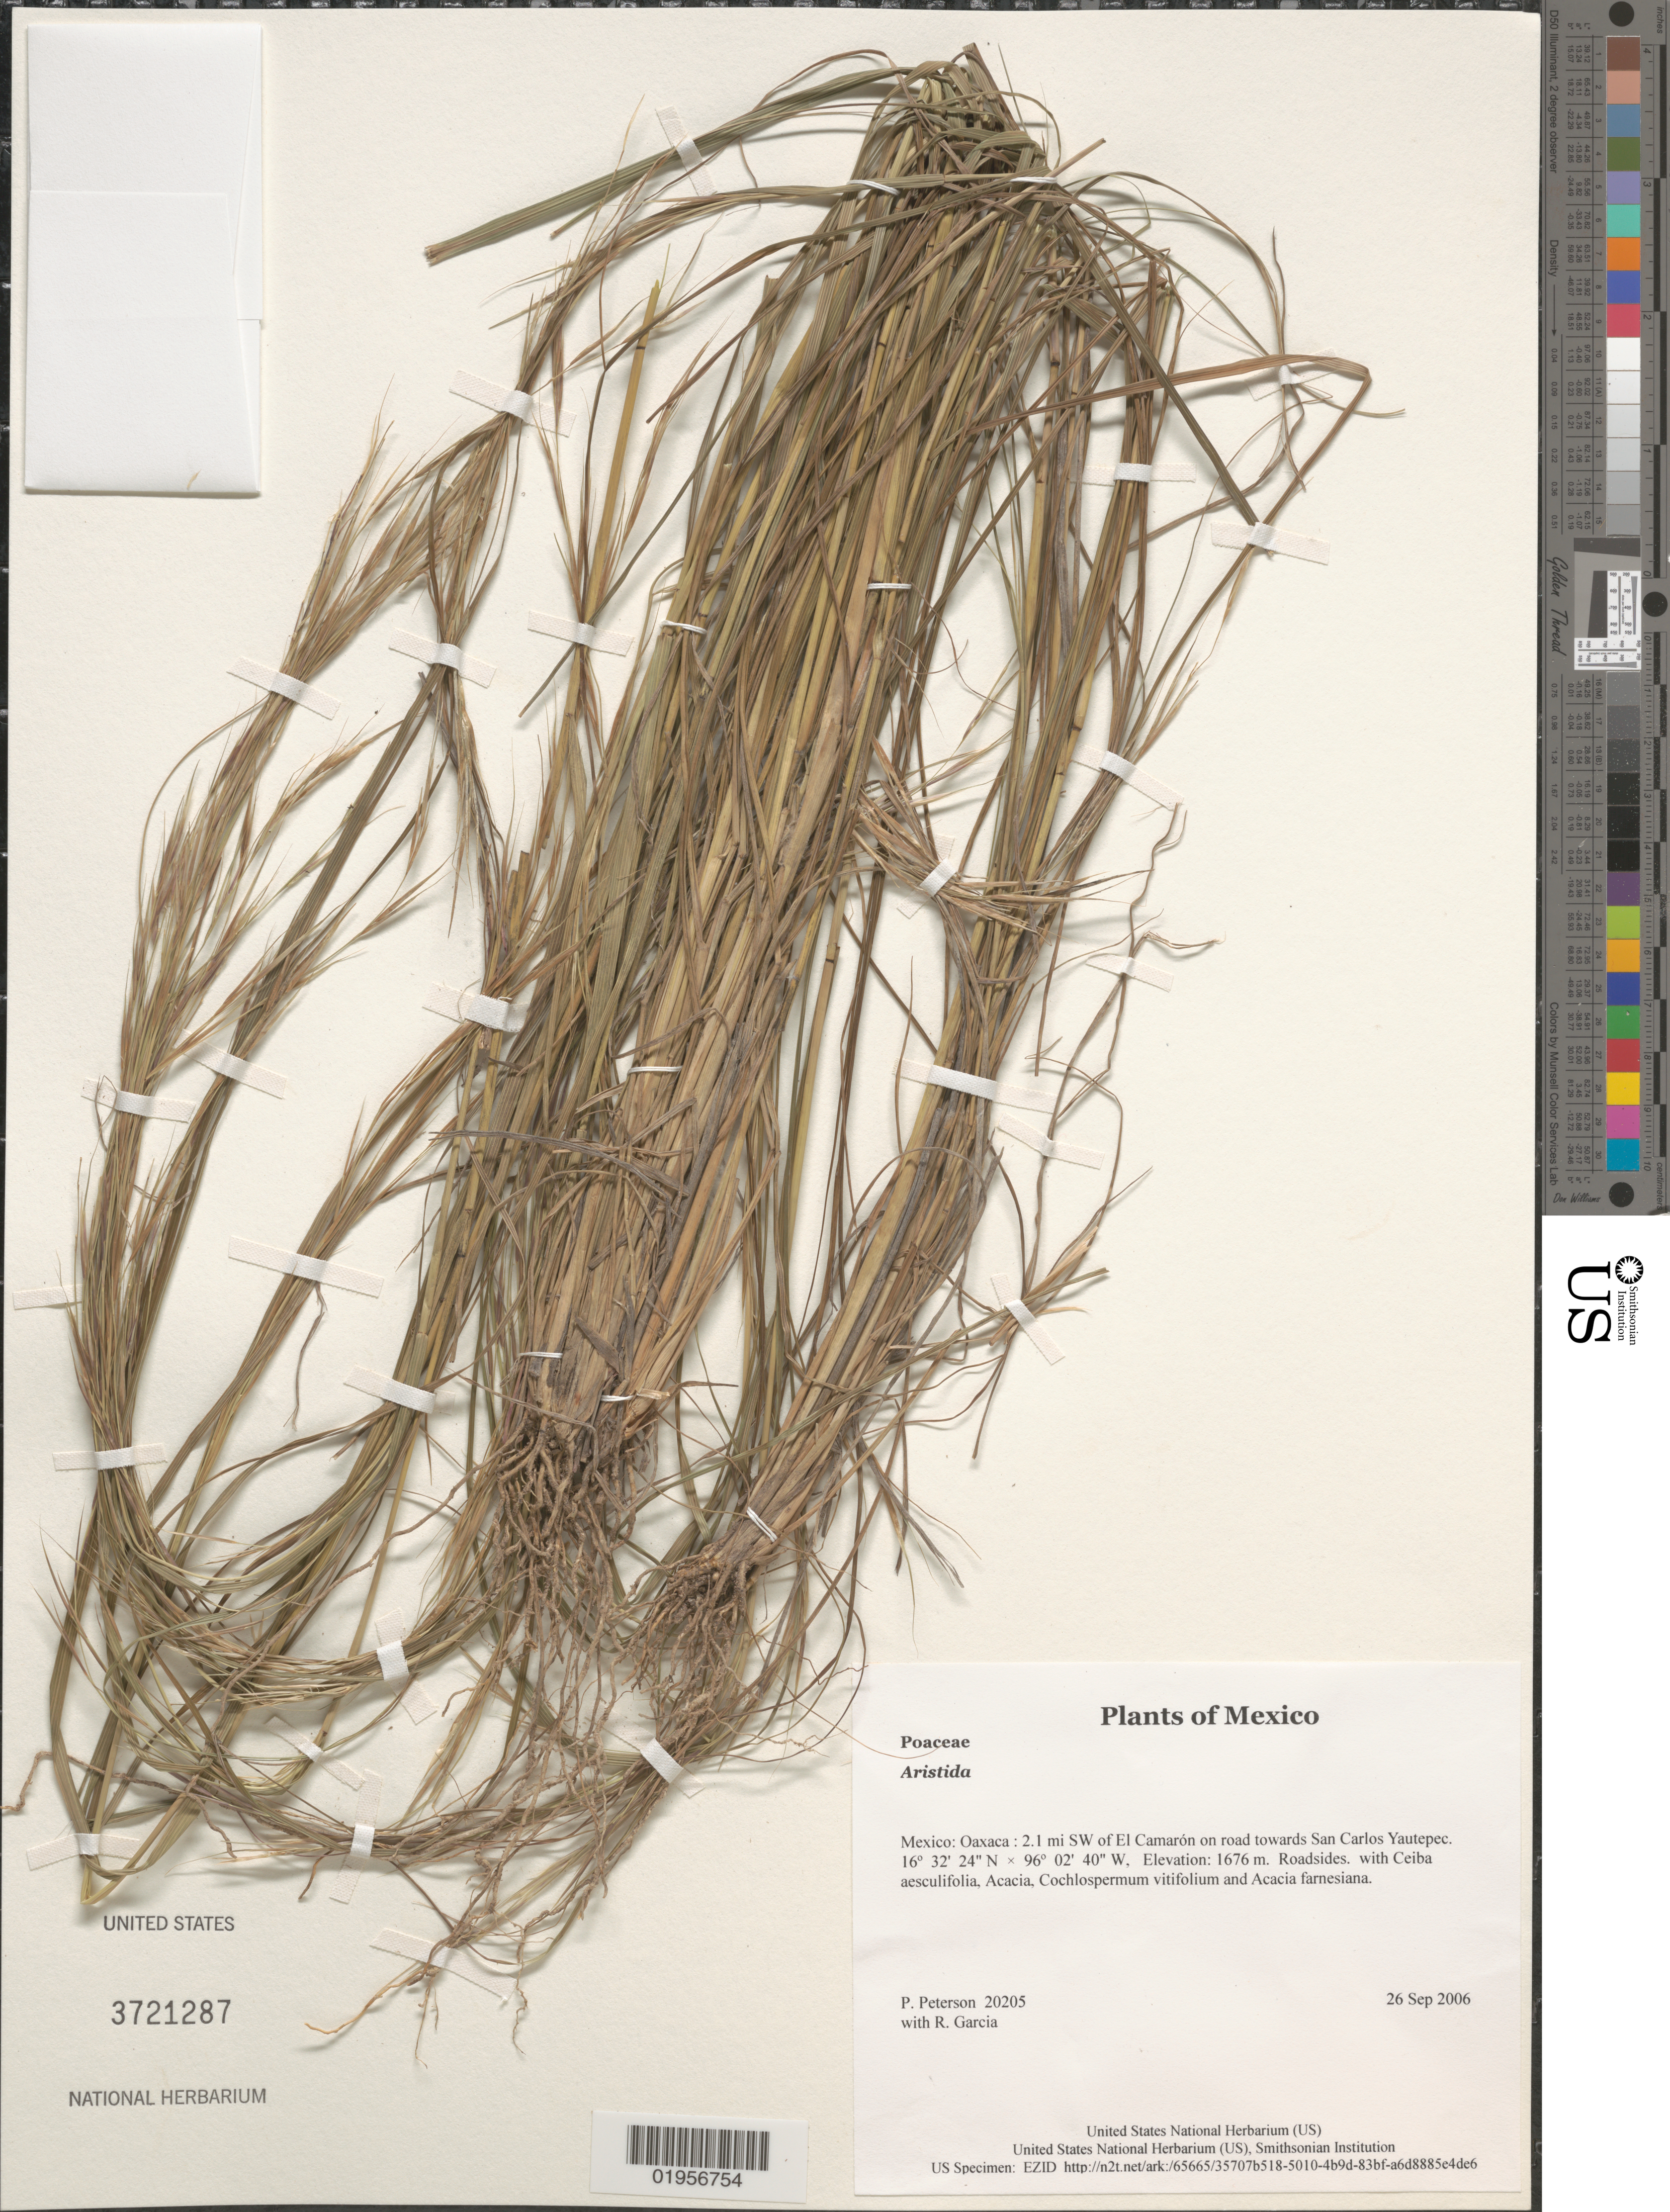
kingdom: Plantae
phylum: Tracheophyta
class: Liliopsida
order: Poales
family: Poaceae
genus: Aristida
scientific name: Aristida sp.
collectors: P. M. Peterson & R. Garcia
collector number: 20205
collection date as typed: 26 Sep 2006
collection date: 2006-09-26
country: Mexico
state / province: Oaxaca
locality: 2.1 mi SW of El Camarón on road towards San Carlos Yautepec.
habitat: Roadsides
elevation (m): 1676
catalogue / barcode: US 3721287